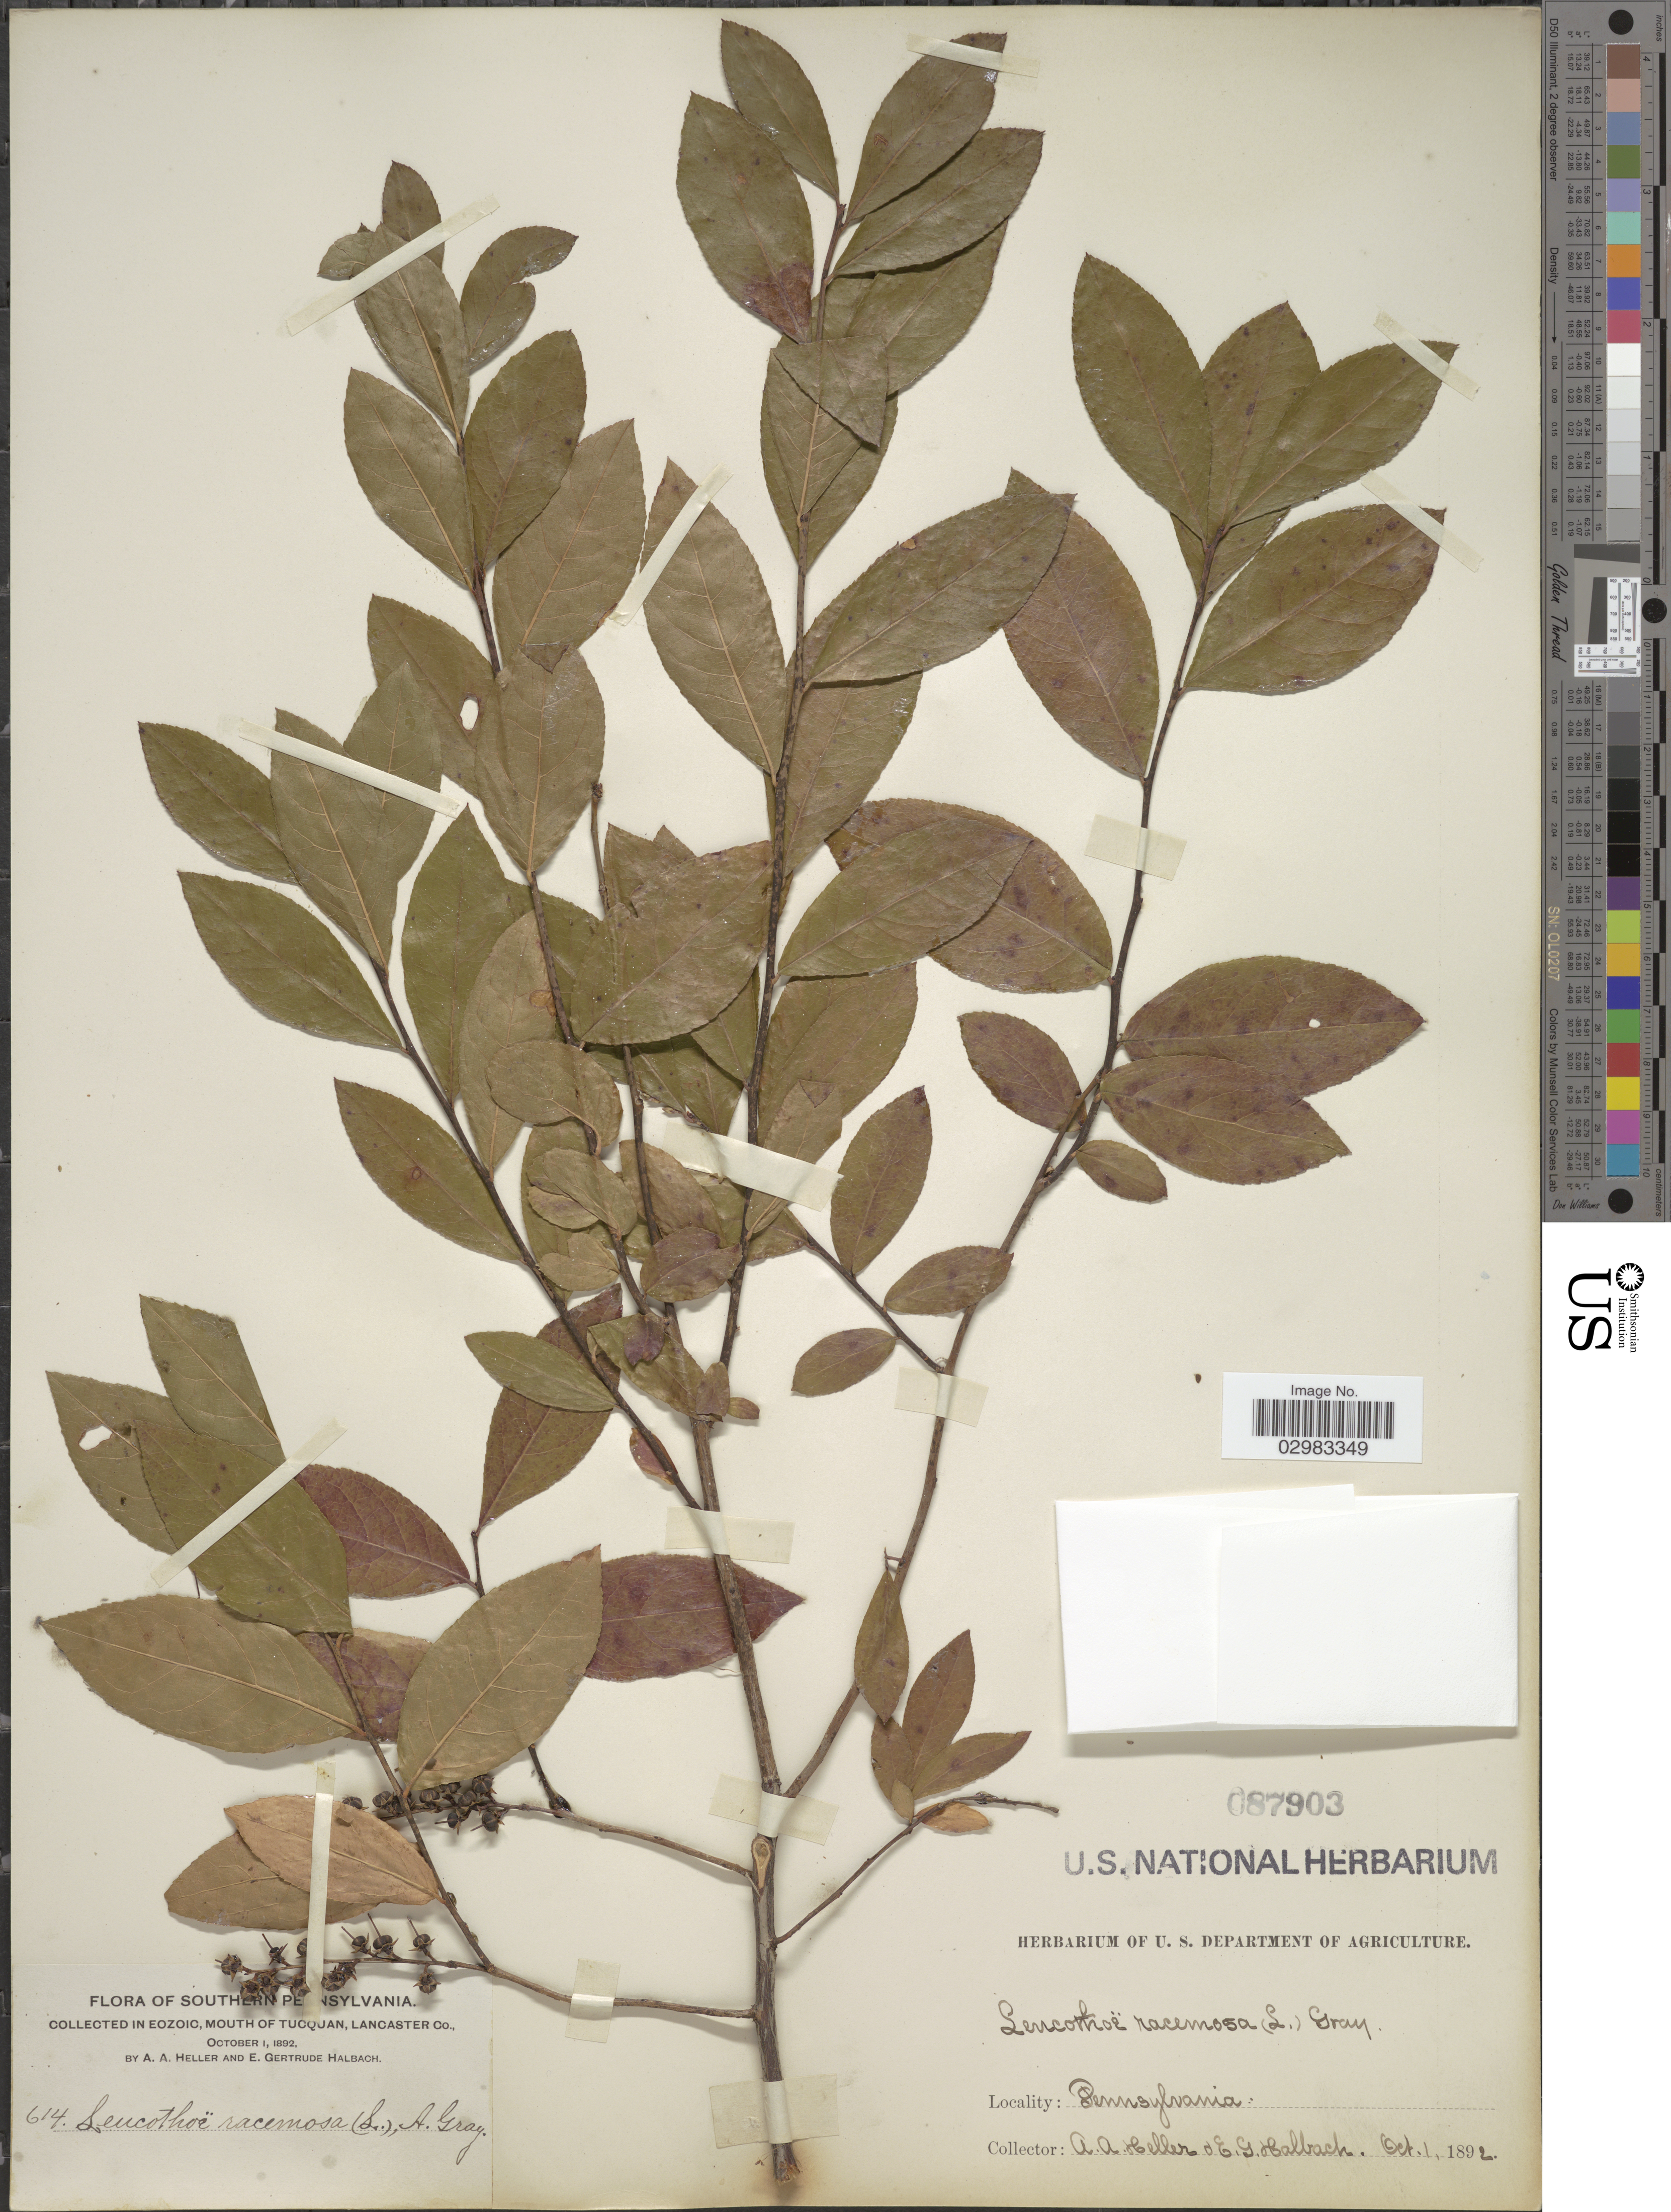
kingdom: Plantae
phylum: Tracheophyta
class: Magnoliopsida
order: Ericales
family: Ericaceae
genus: Leucothoe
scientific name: Leucothoë racemosa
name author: (L.) A. Gray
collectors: A. A. Heller & E. G. Halbach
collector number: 614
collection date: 1892-10-01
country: United States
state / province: Pennsylvania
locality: Southern Pennsylvania. In Eozoic, Mouth of Tucquan, Lancaster Co.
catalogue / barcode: US 87903